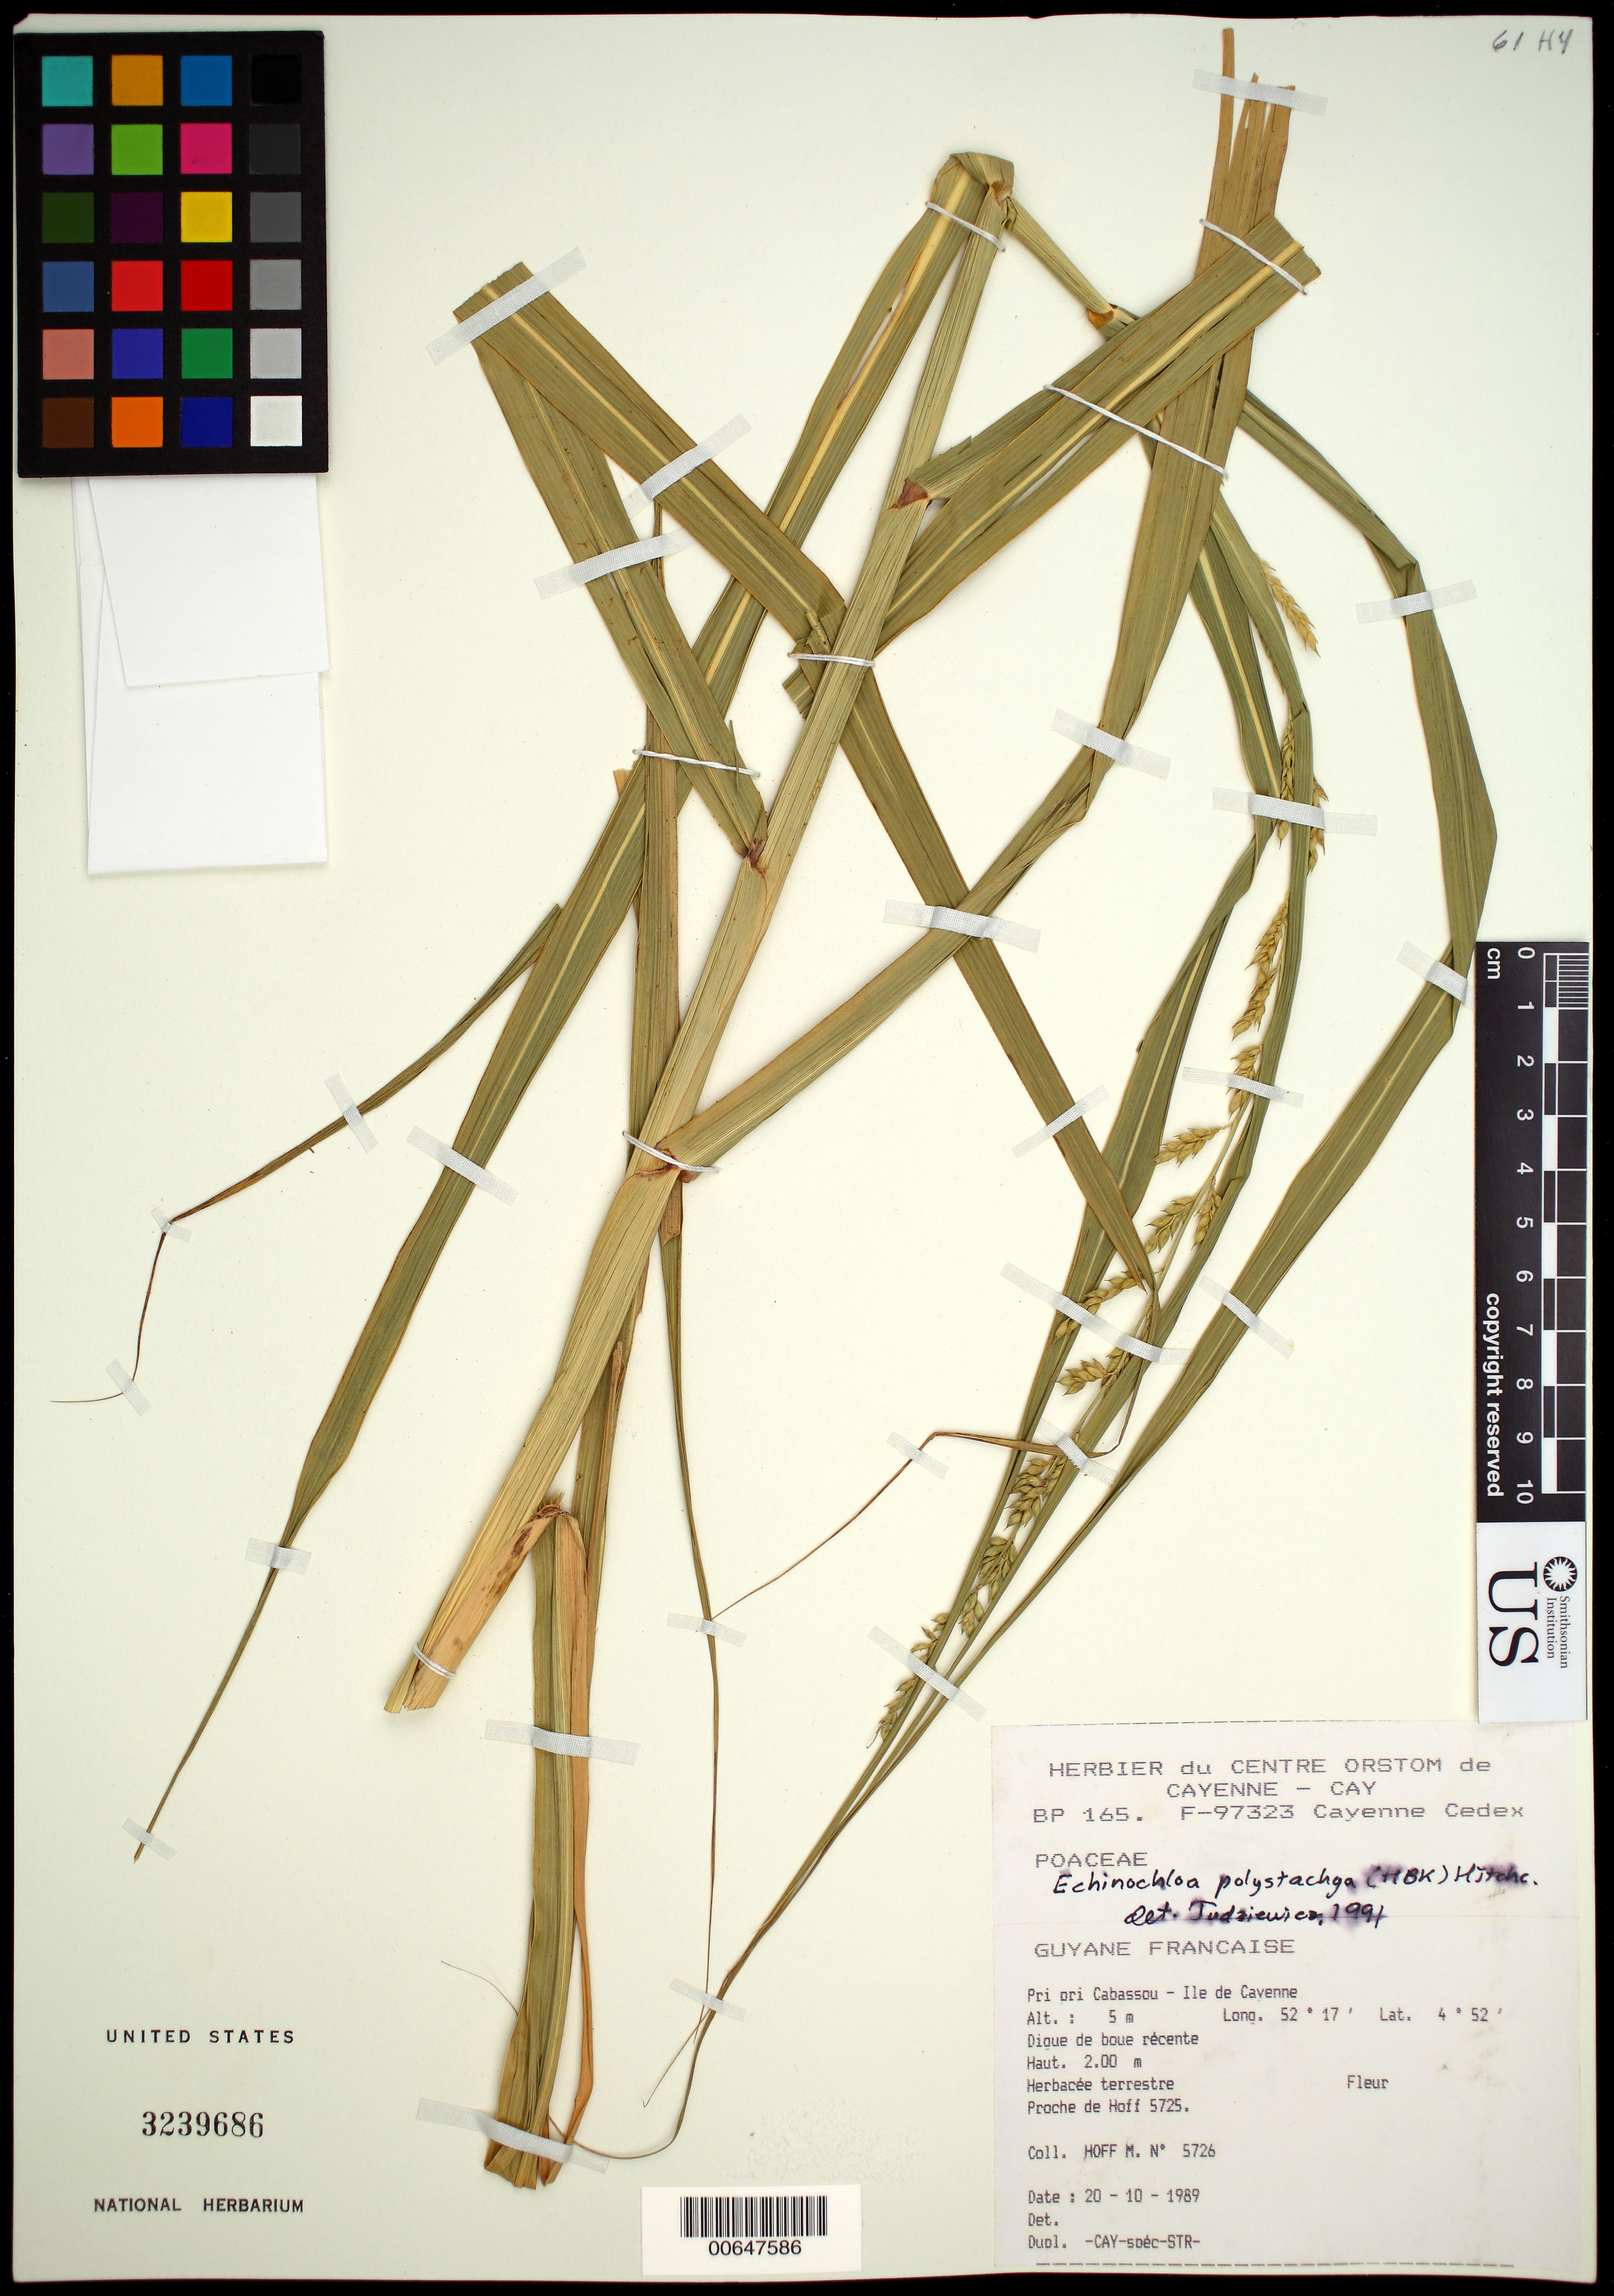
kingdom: Plantae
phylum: Tracheophyta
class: Liliopsida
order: Poales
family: Poaceae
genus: Echinochloa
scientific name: Echinochloa polystachya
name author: (Kunth) Hitchc.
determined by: Judziewicz, E. J.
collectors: M. Hoff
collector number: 5726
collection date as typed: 20-Oct-89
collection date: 1989-10-20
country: French Guiana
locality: Pripris Cabassou, Ile de Cayenne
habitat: Recent mud dam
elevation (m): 5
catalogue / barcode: US 3239686